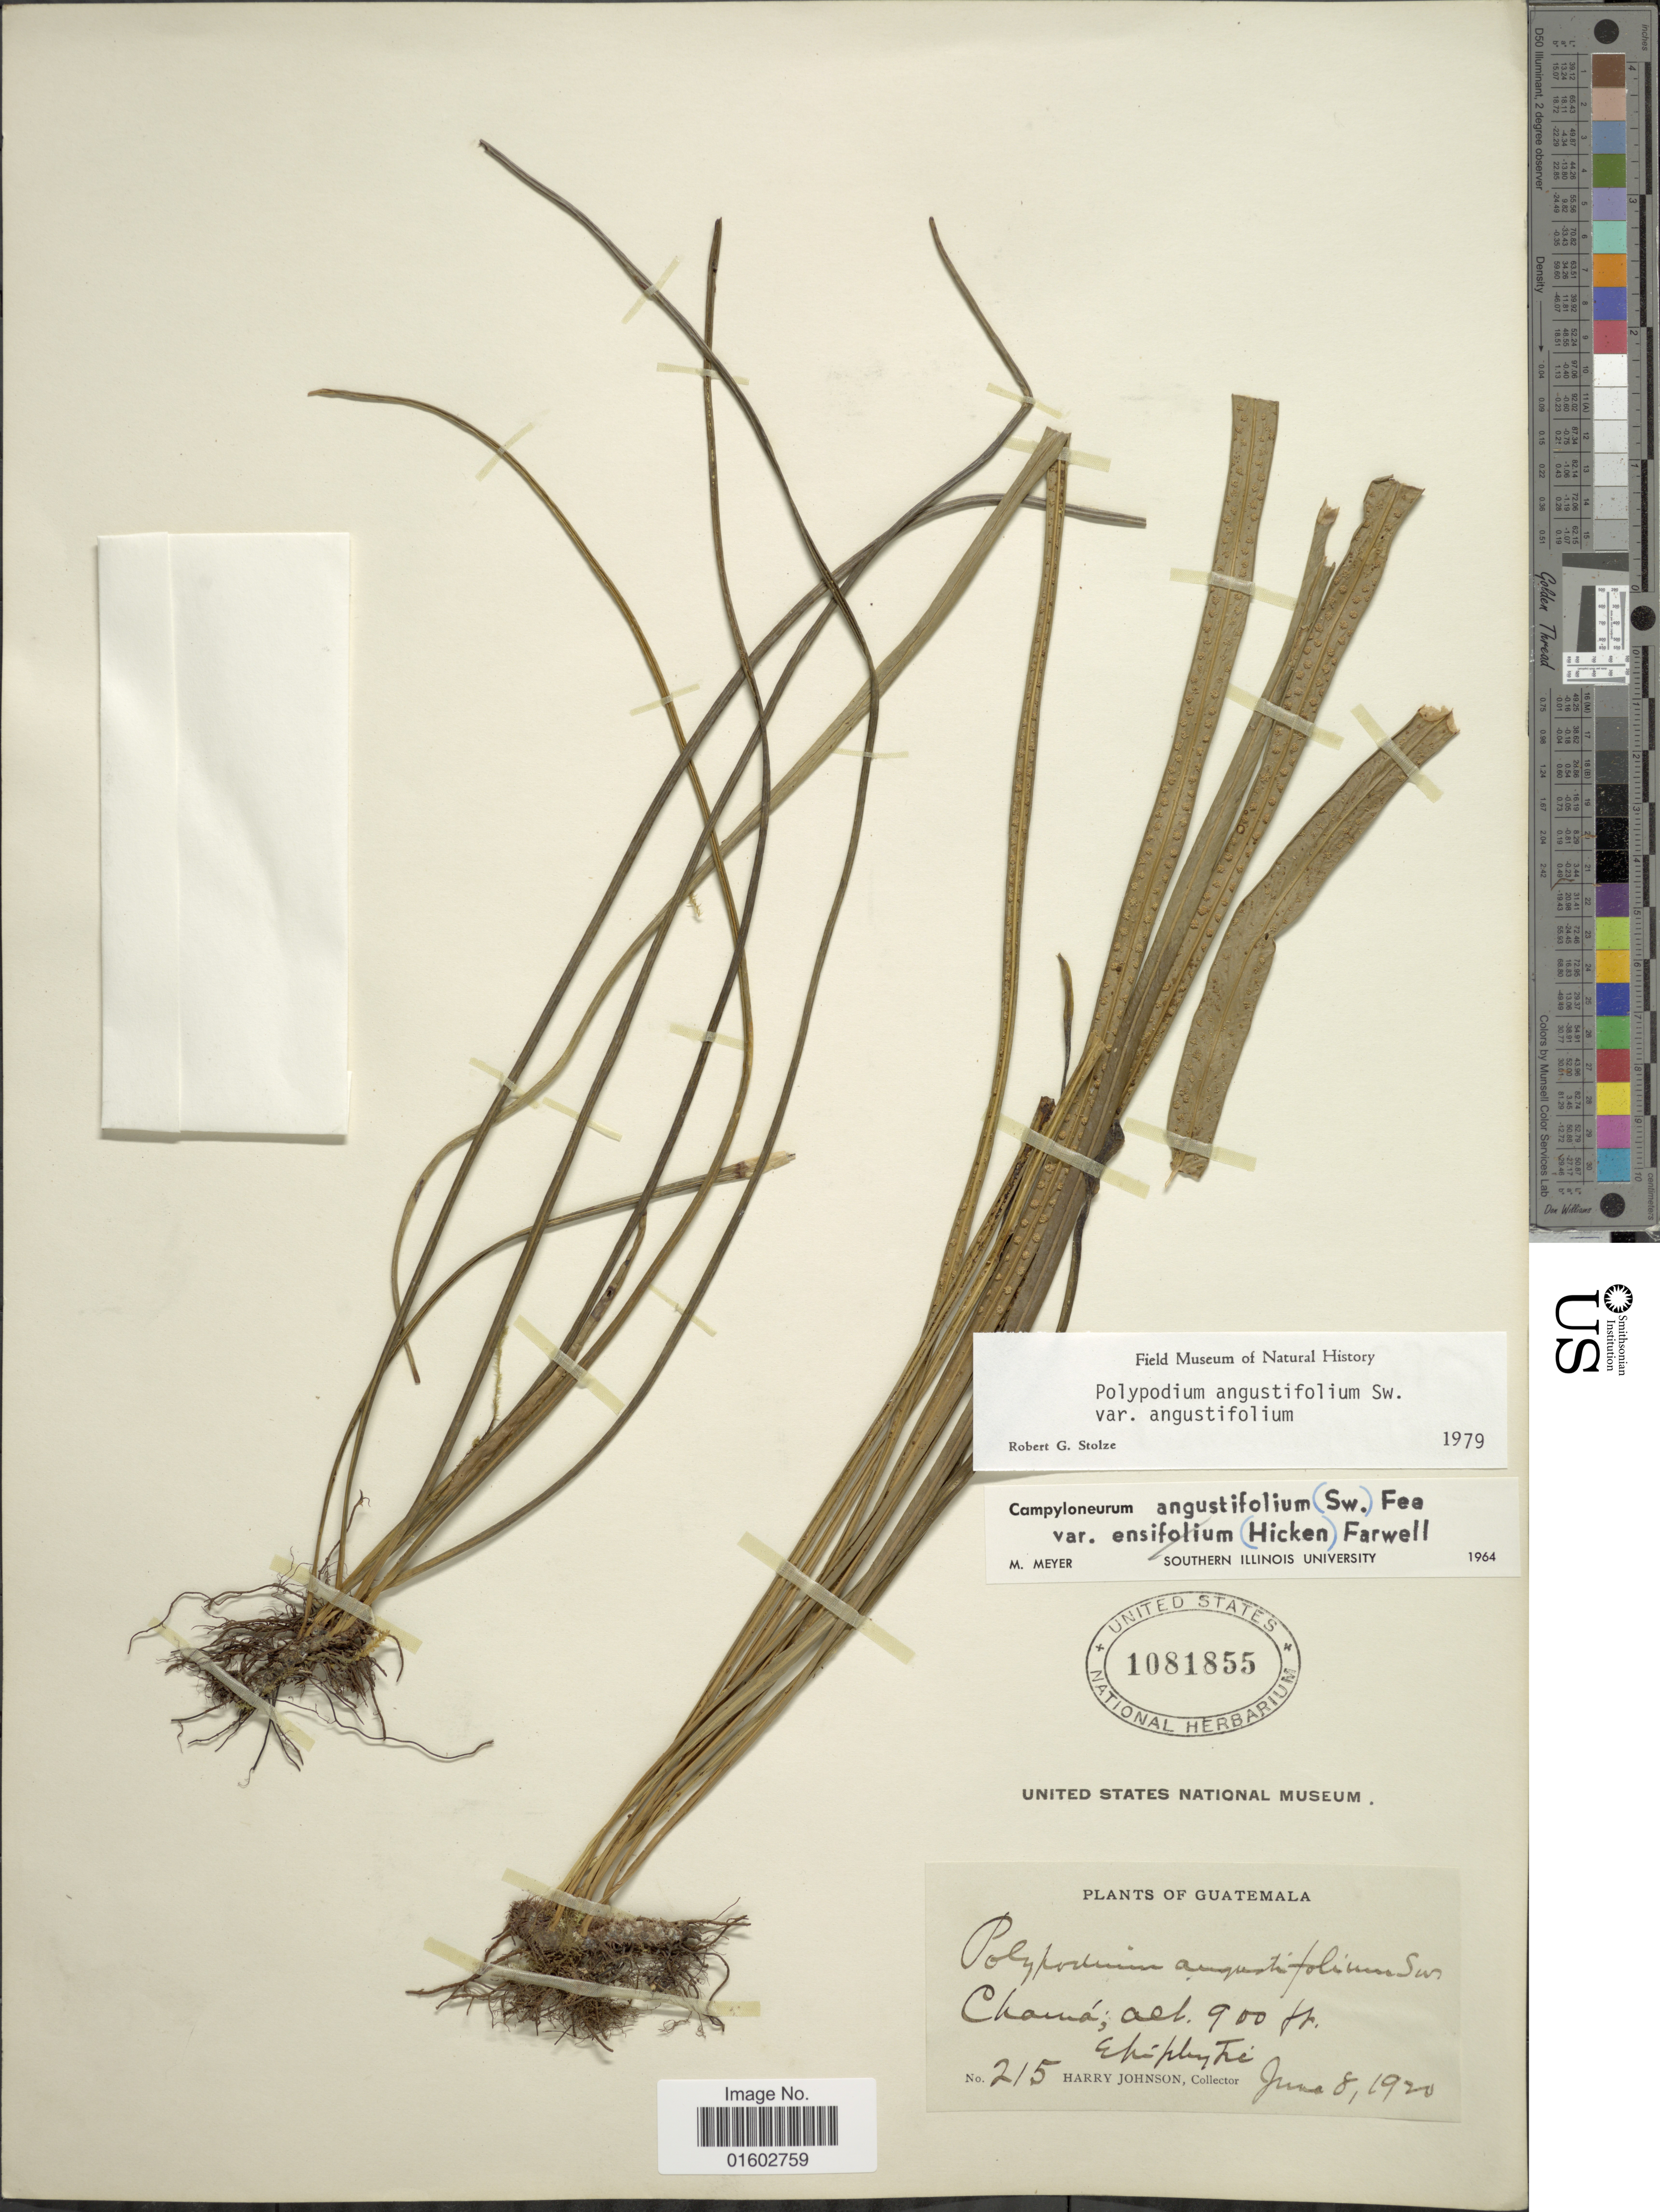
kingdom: Plantae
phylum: Tracheophyta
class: Polypodiopsida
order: Polypodiales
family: Polypodiaceae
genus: Campyloneurum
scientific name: Campyloneurum angustifolium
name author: (Sw.) Fée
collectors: H. Johnson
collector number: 215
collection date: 1920-06-08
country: Guatemala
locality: Chama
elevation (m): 274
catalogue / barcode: US 1081855